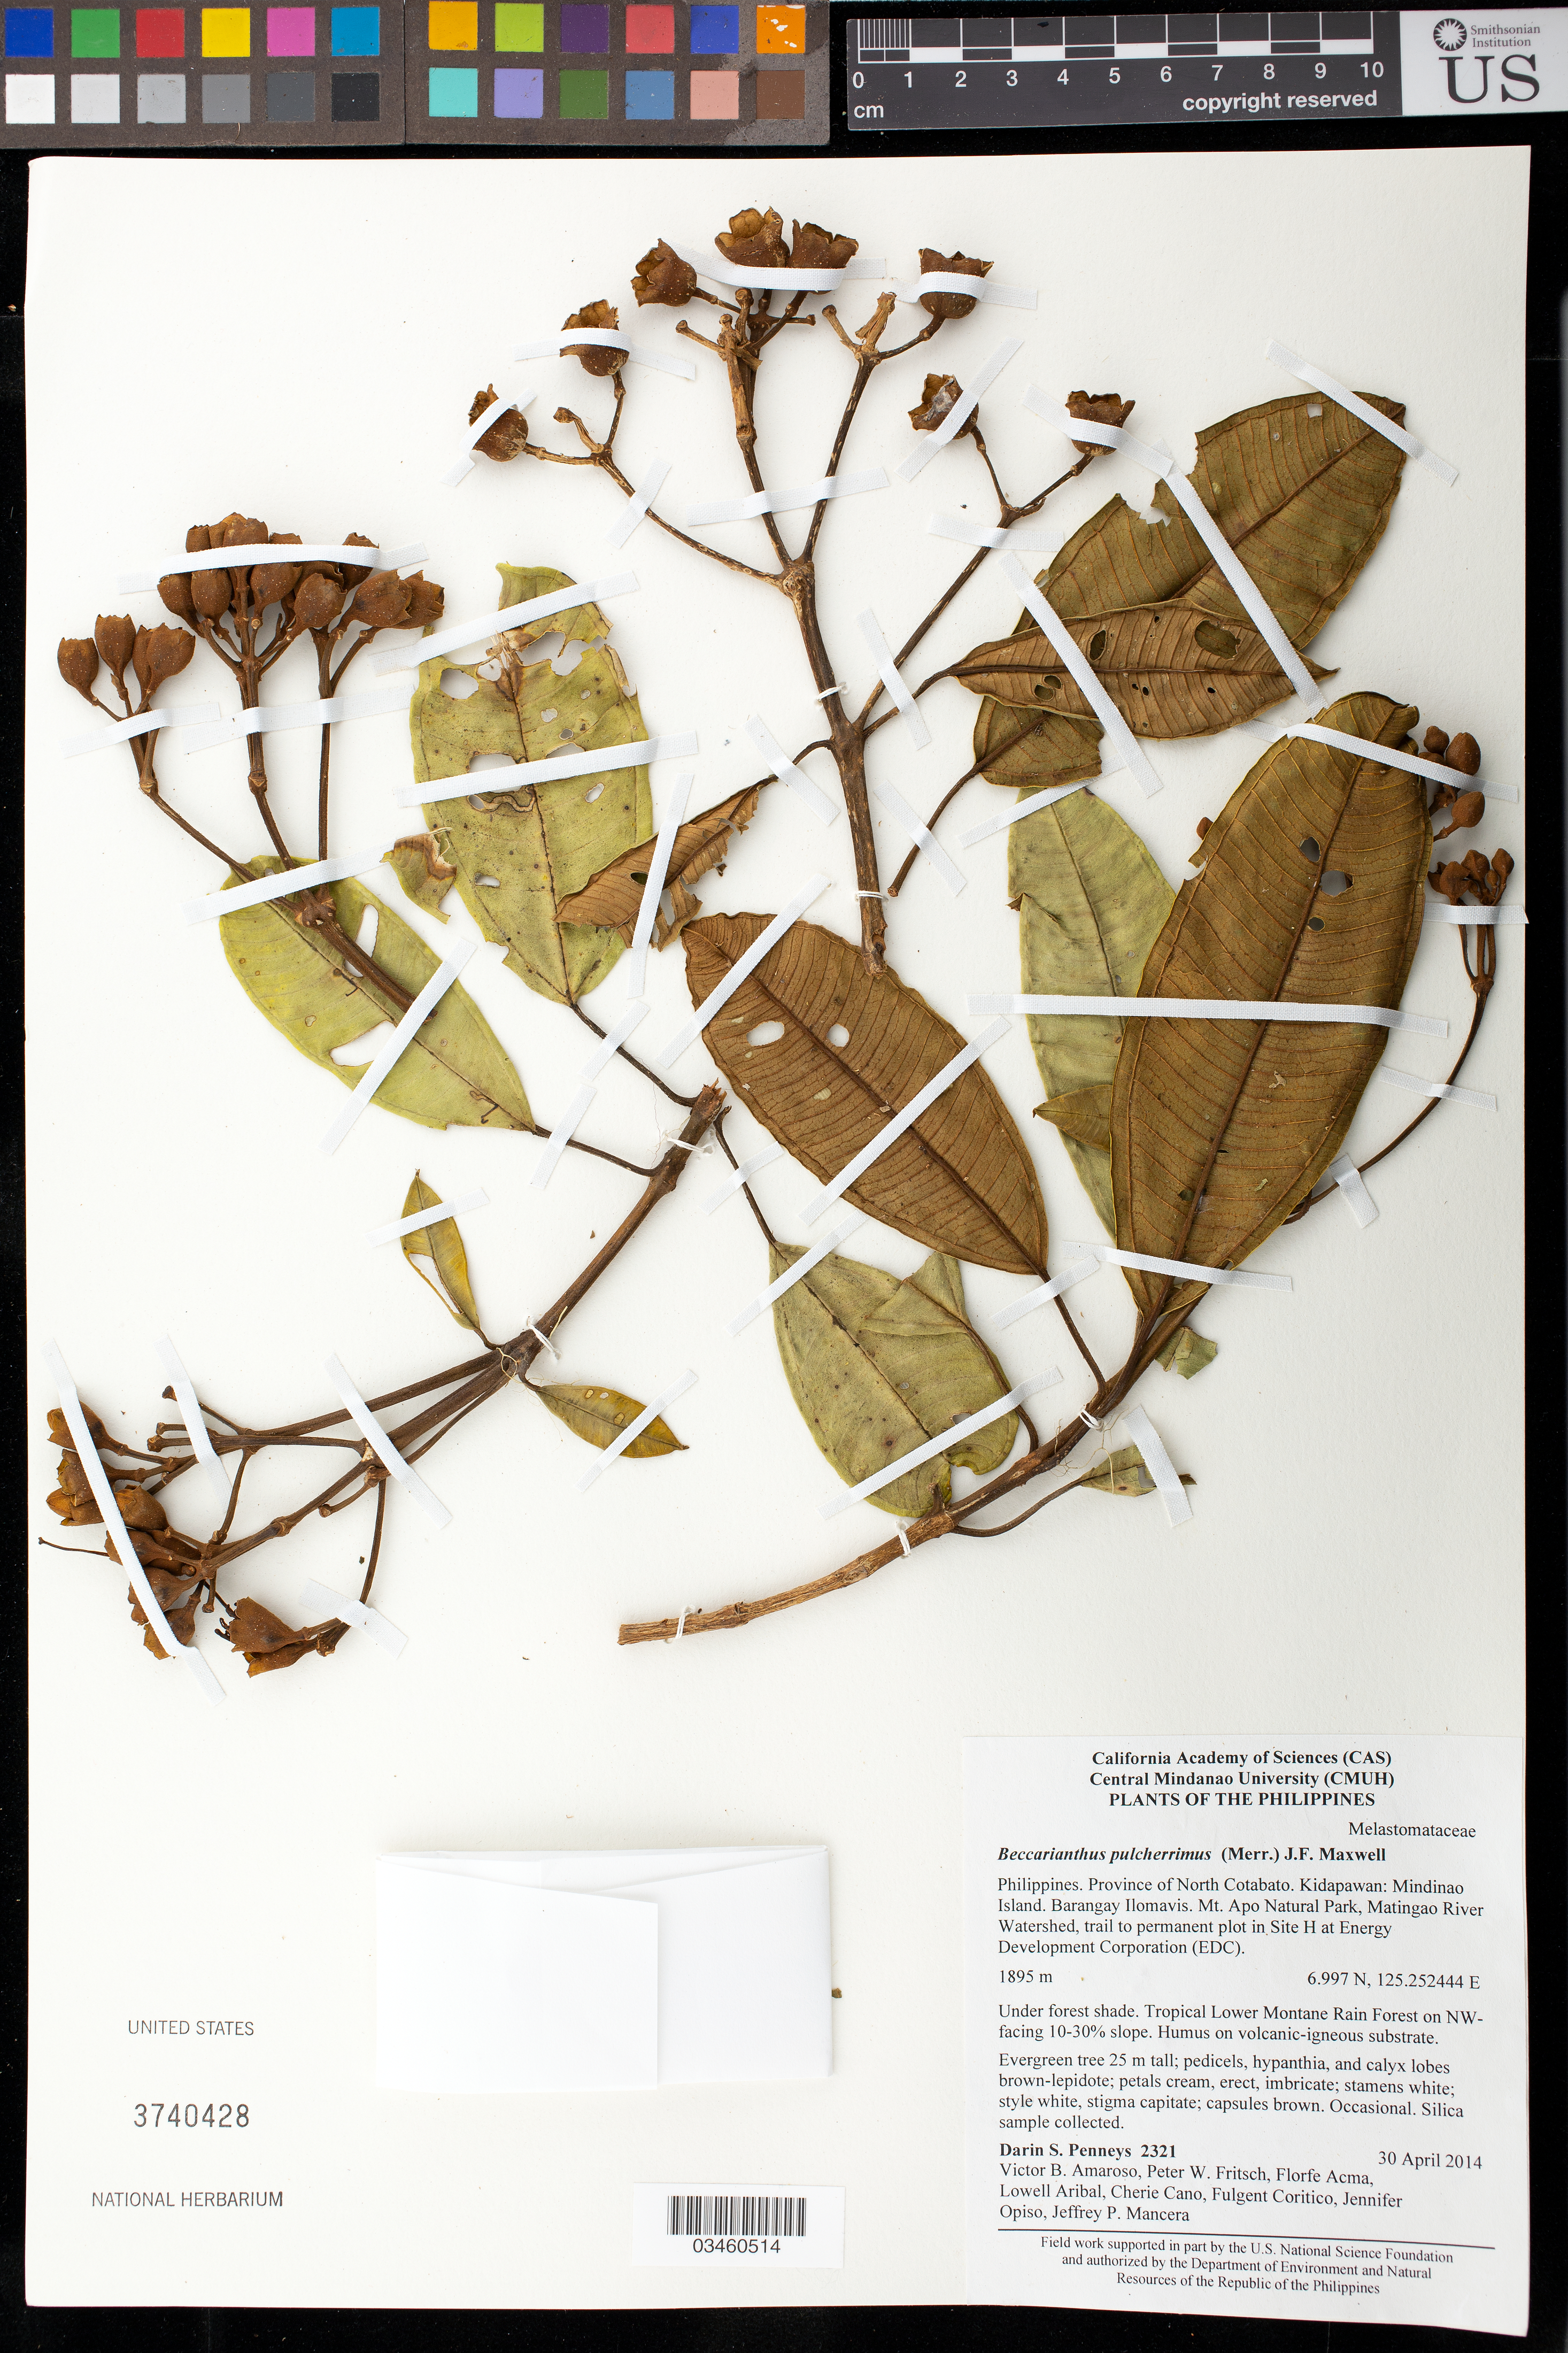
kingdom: Plantae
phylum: Tracheophyta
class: Magnoliopsida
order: Myrtales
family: Melastomataceae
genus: Beccarianthus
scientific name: Beccarianthus pulcherrimus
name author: (Merr.) J.F. Maxwell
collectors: D. S. Penneys, V. Amoroso, P. W. Fritsch, F. Acma, L. Aribal, C. Cano, F. Coritico, J. Opiso & J. Mancera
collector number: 2321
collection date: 2014-04-30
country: Philippines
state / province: Soccsksargen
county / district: North Cotabato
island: Mindinao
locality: Philippines. Province of North Cotabato. Kidapawan: Mindinao Island. Barangay Ilomavis. Mt. Apo Natural Park, Matingao River Watershed, trail to permanent plot in Site H at Energy Development Corporation (EDC).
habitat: Under forest shade. Tropical Lower Montane Rain Forest on NW-facing 10-30% slope, Humus on volcanic-igneous substrate.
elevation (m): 1895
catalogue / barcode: US 3740428